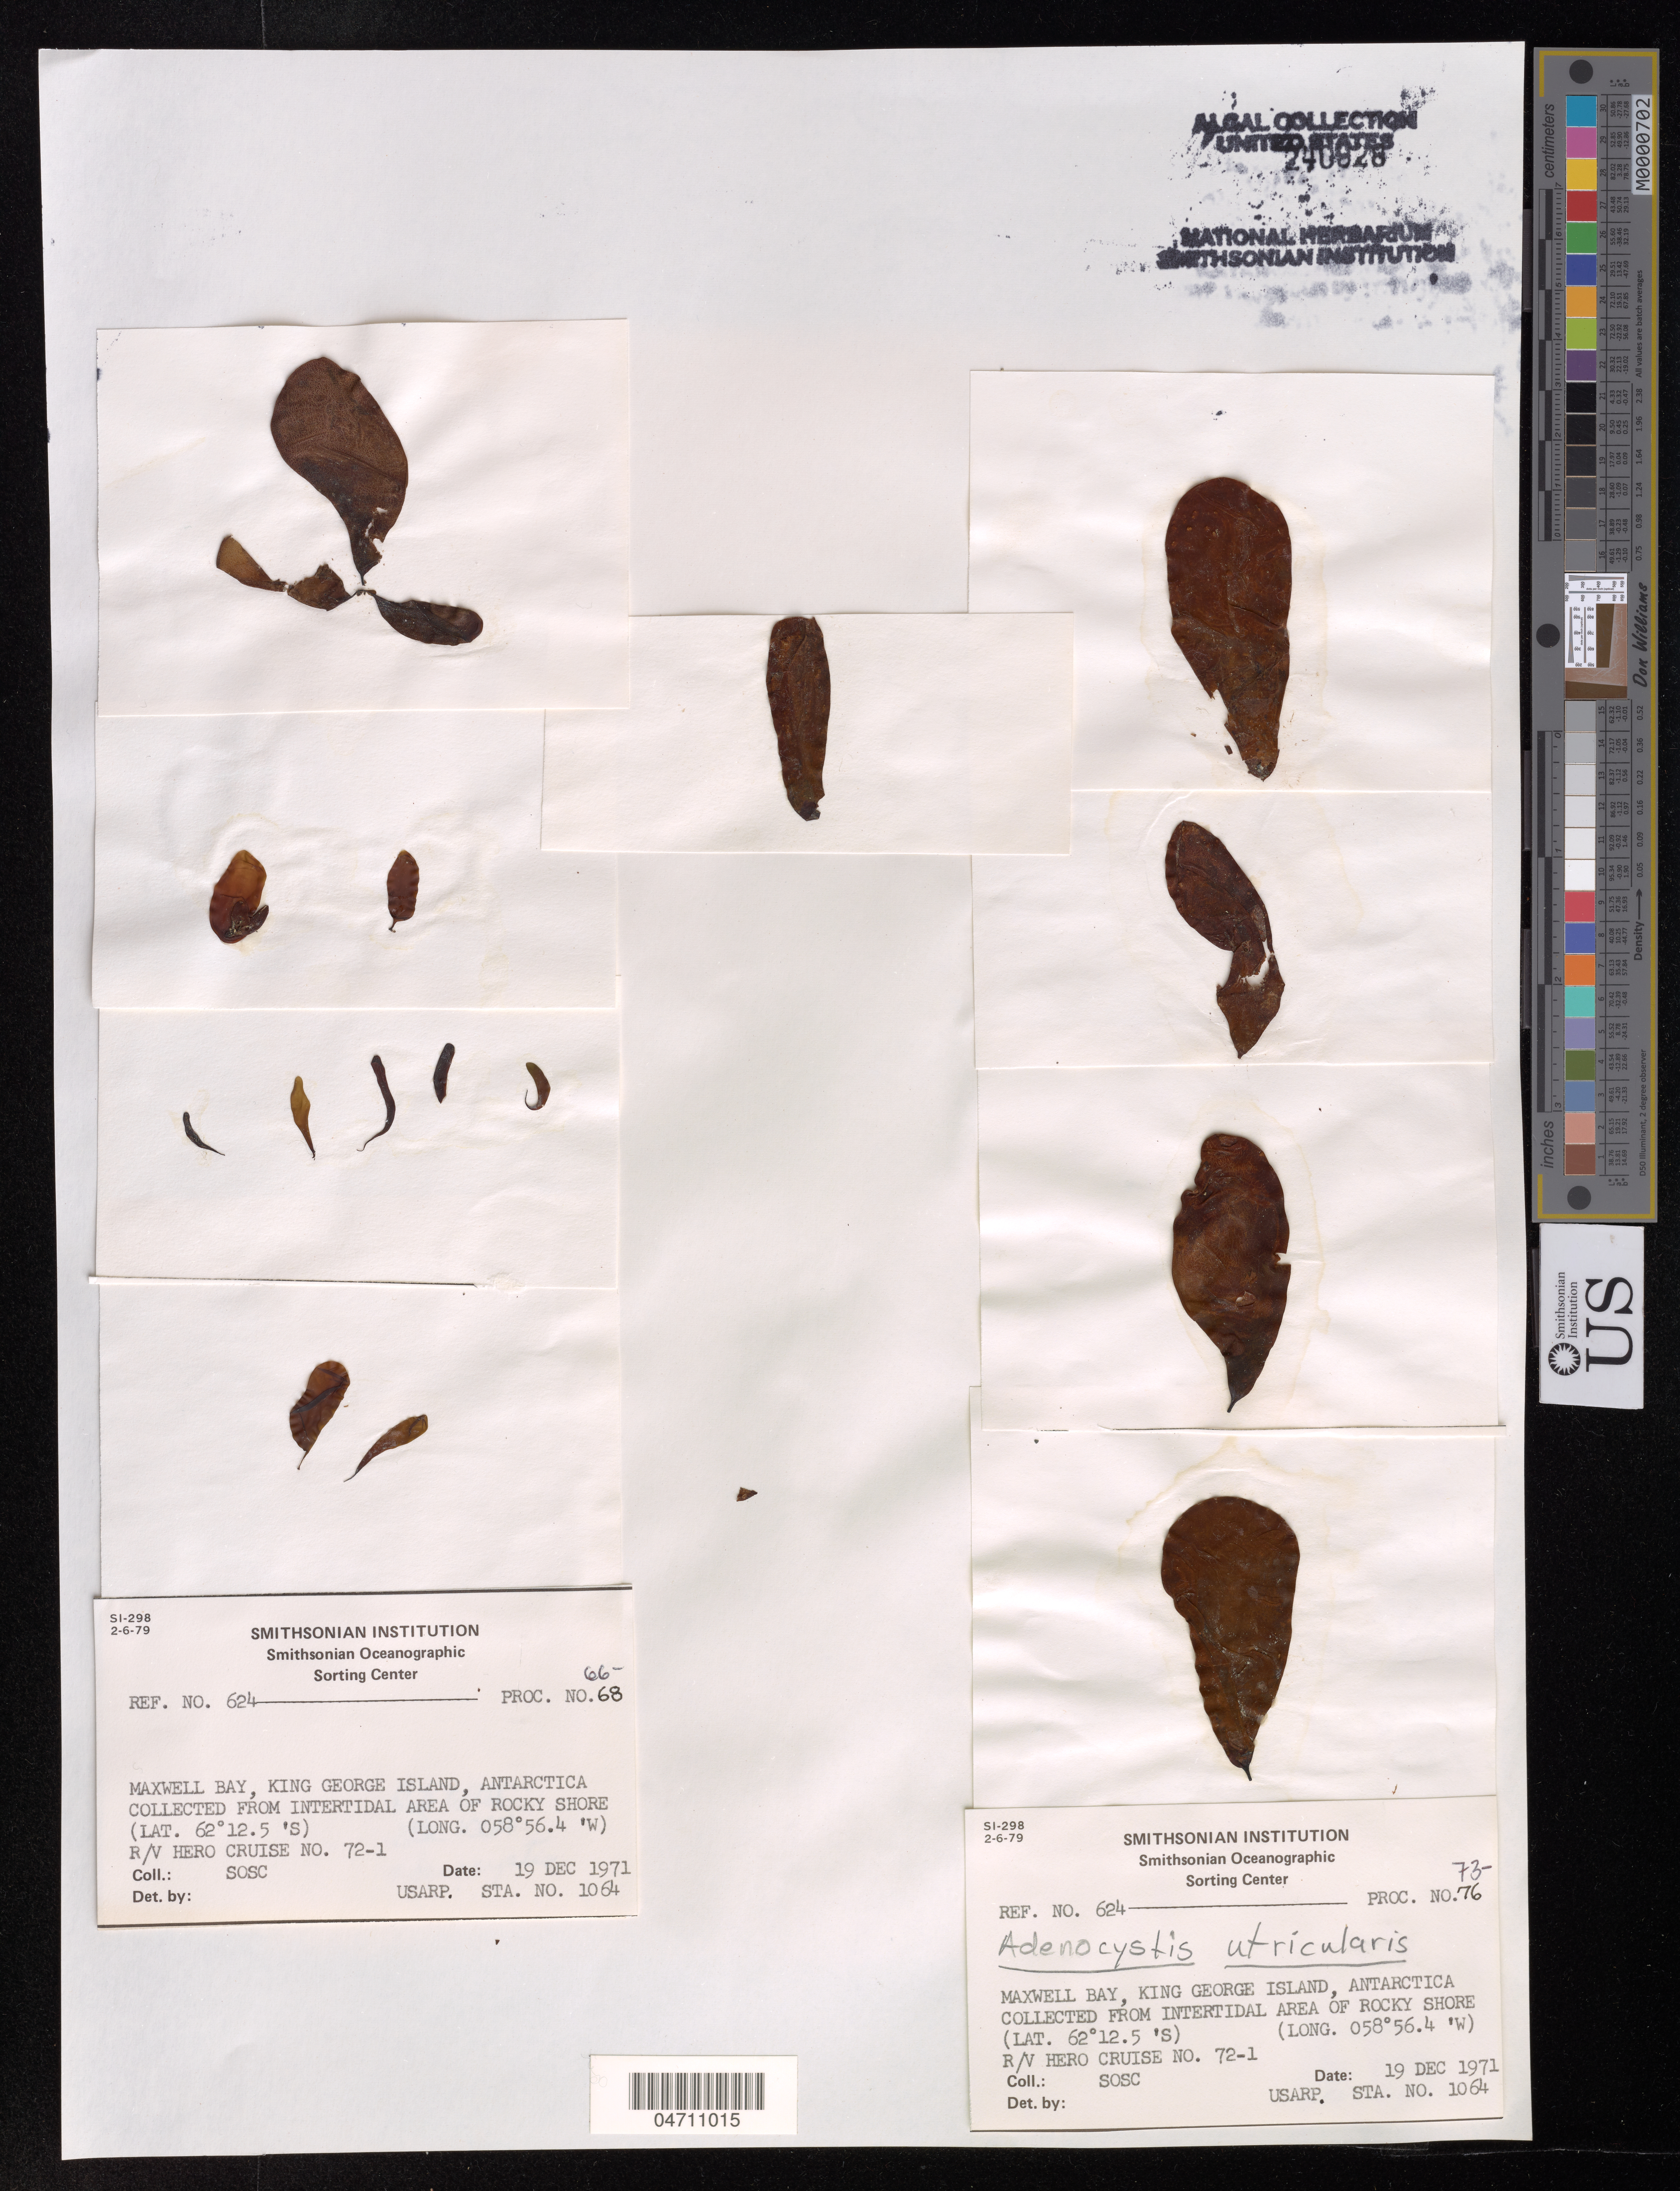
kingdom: Chromista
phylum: Ochrophyta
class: Phaeophyceae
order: Ectocarpales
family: Adenocystaceae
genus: Adenocystis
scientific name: Adenocystis utricularis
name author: (Bory) Skottsberg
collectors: SOSC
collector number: USARP. STA. NO. 1064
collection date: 1971-12-19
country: Antarctica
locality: Maxwell Bay, King George Island.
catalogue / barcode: US 240828